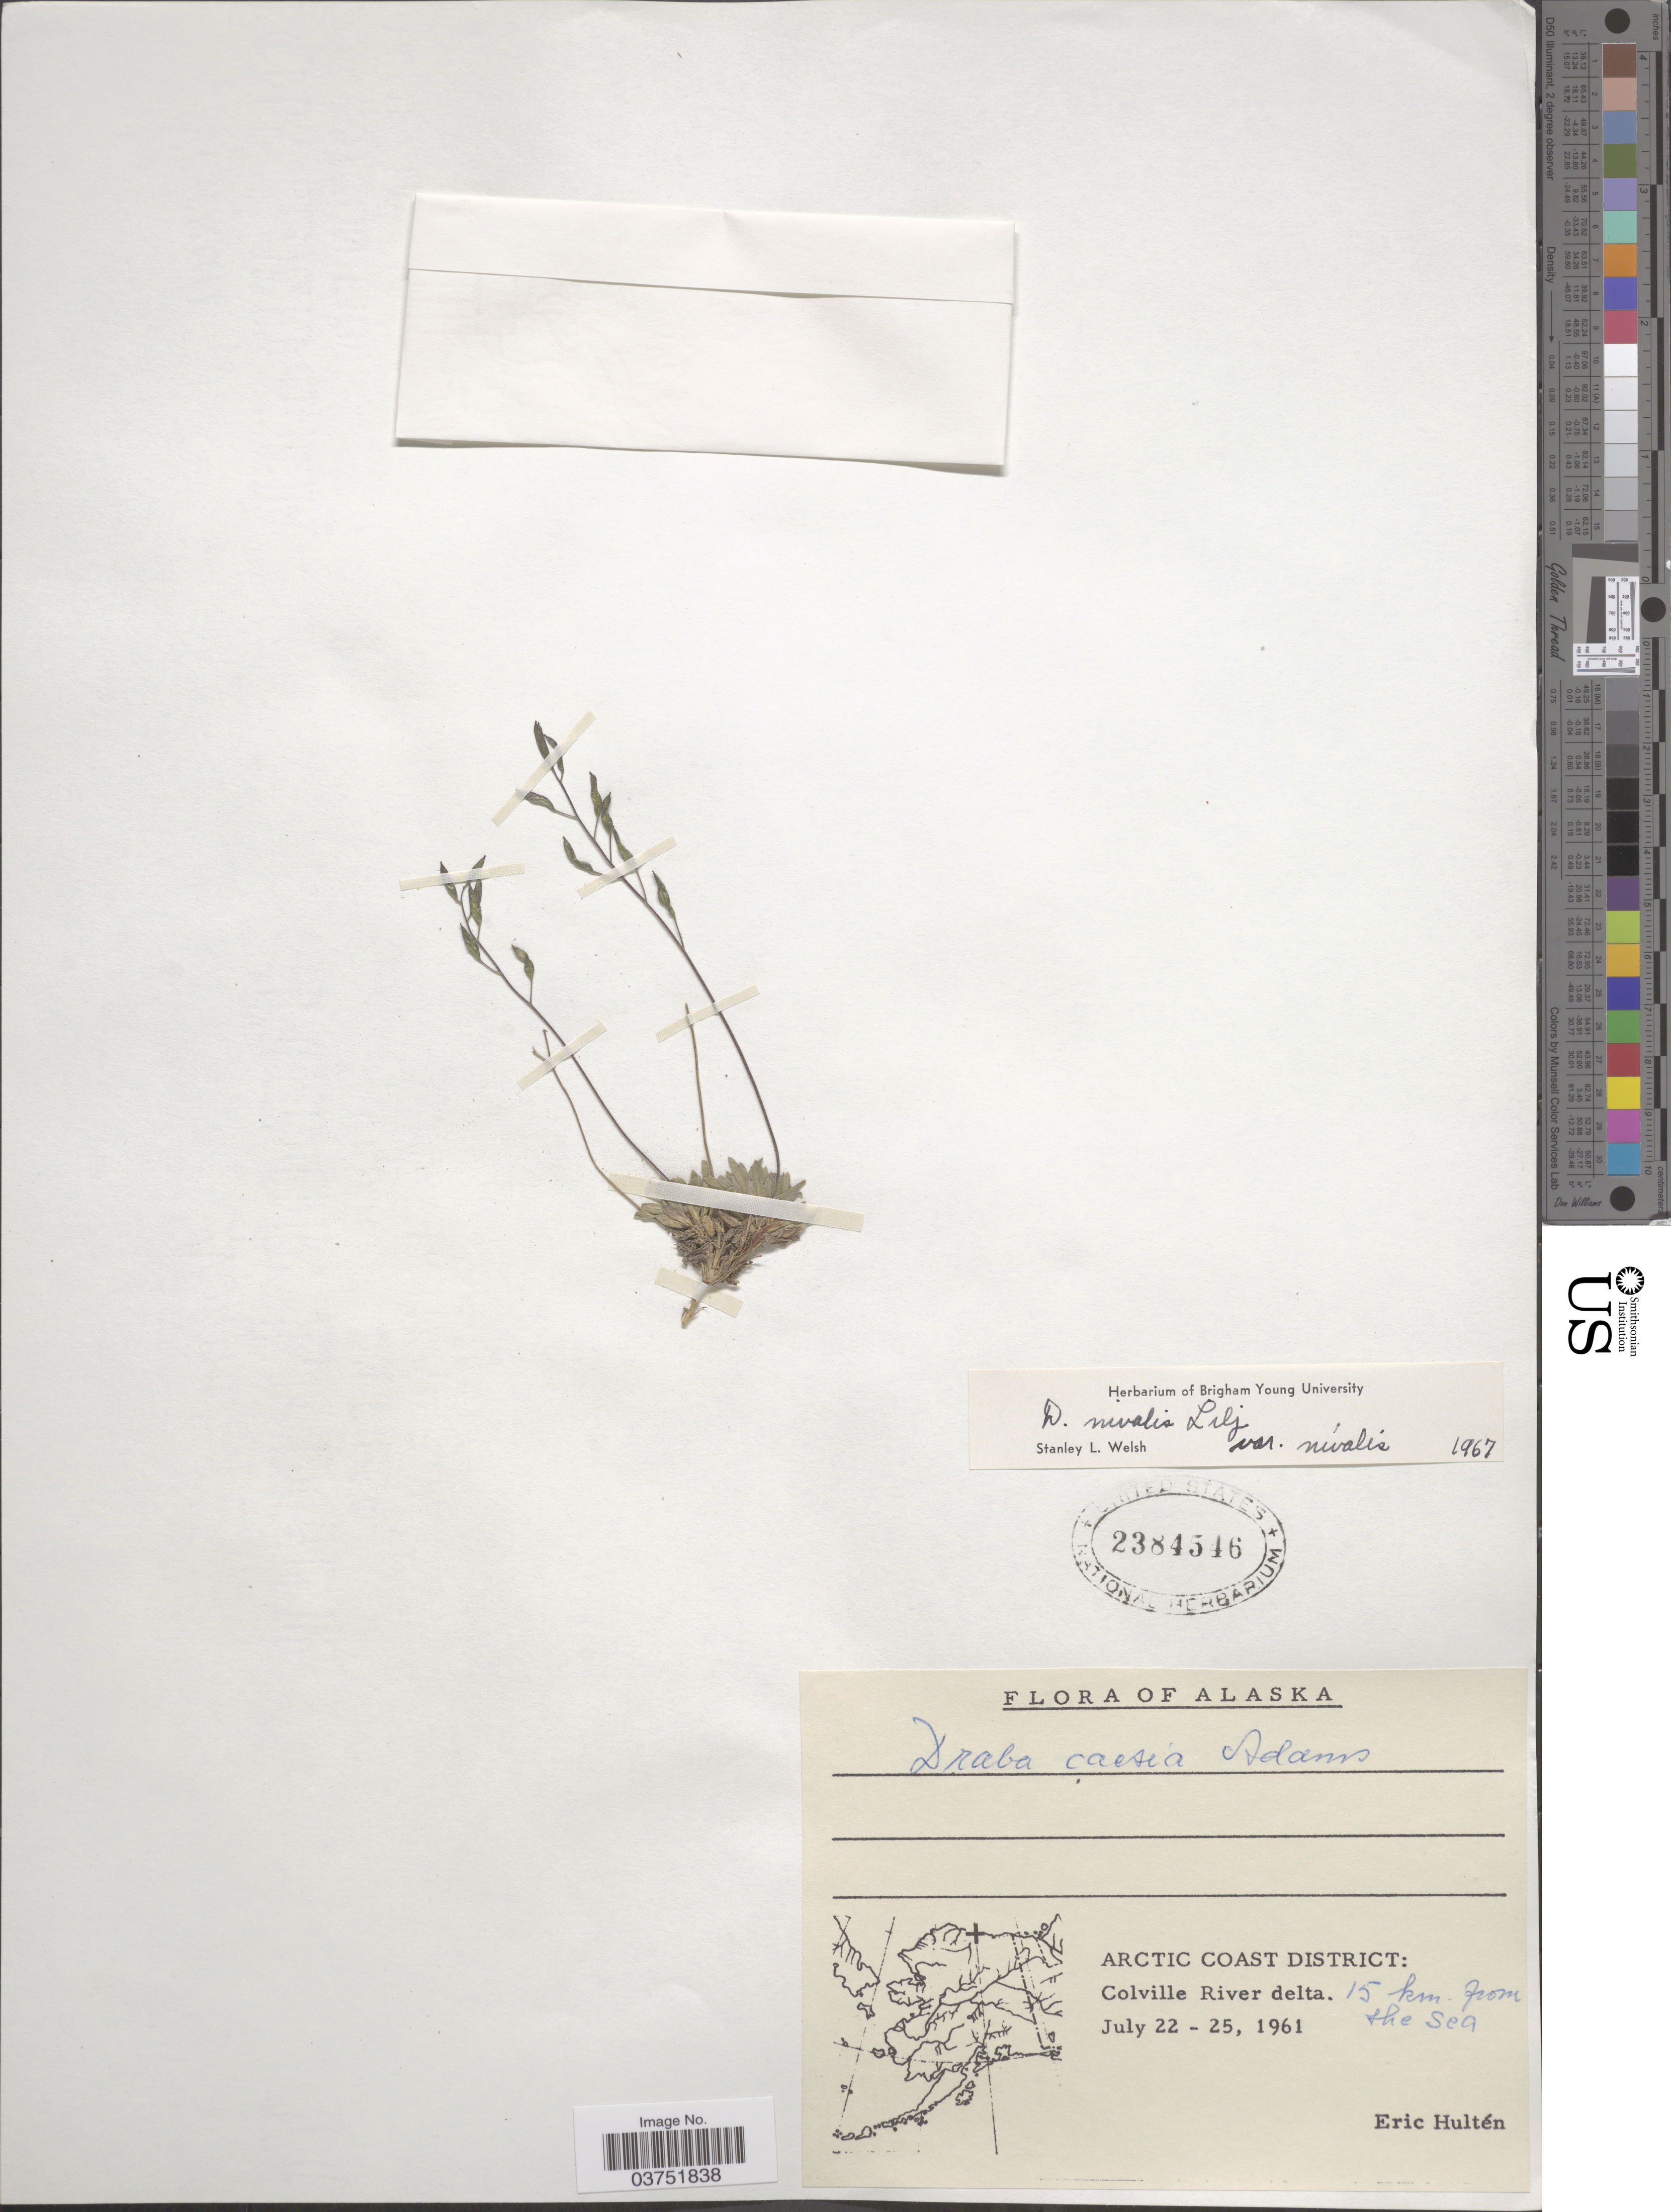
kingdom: Plantae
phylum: Tracheophyta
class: Magnoliopsida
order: Brassicales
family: Brassicaceae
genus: Draba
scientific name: Draba nivalis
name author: Lilj.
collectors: E. G. Hultén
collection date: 1961-07-22/1961-07-25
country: United States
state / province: Alaska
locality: Arctic Coast District: Colville River delta. 15 km. from the sea.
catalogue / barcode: US 2384546